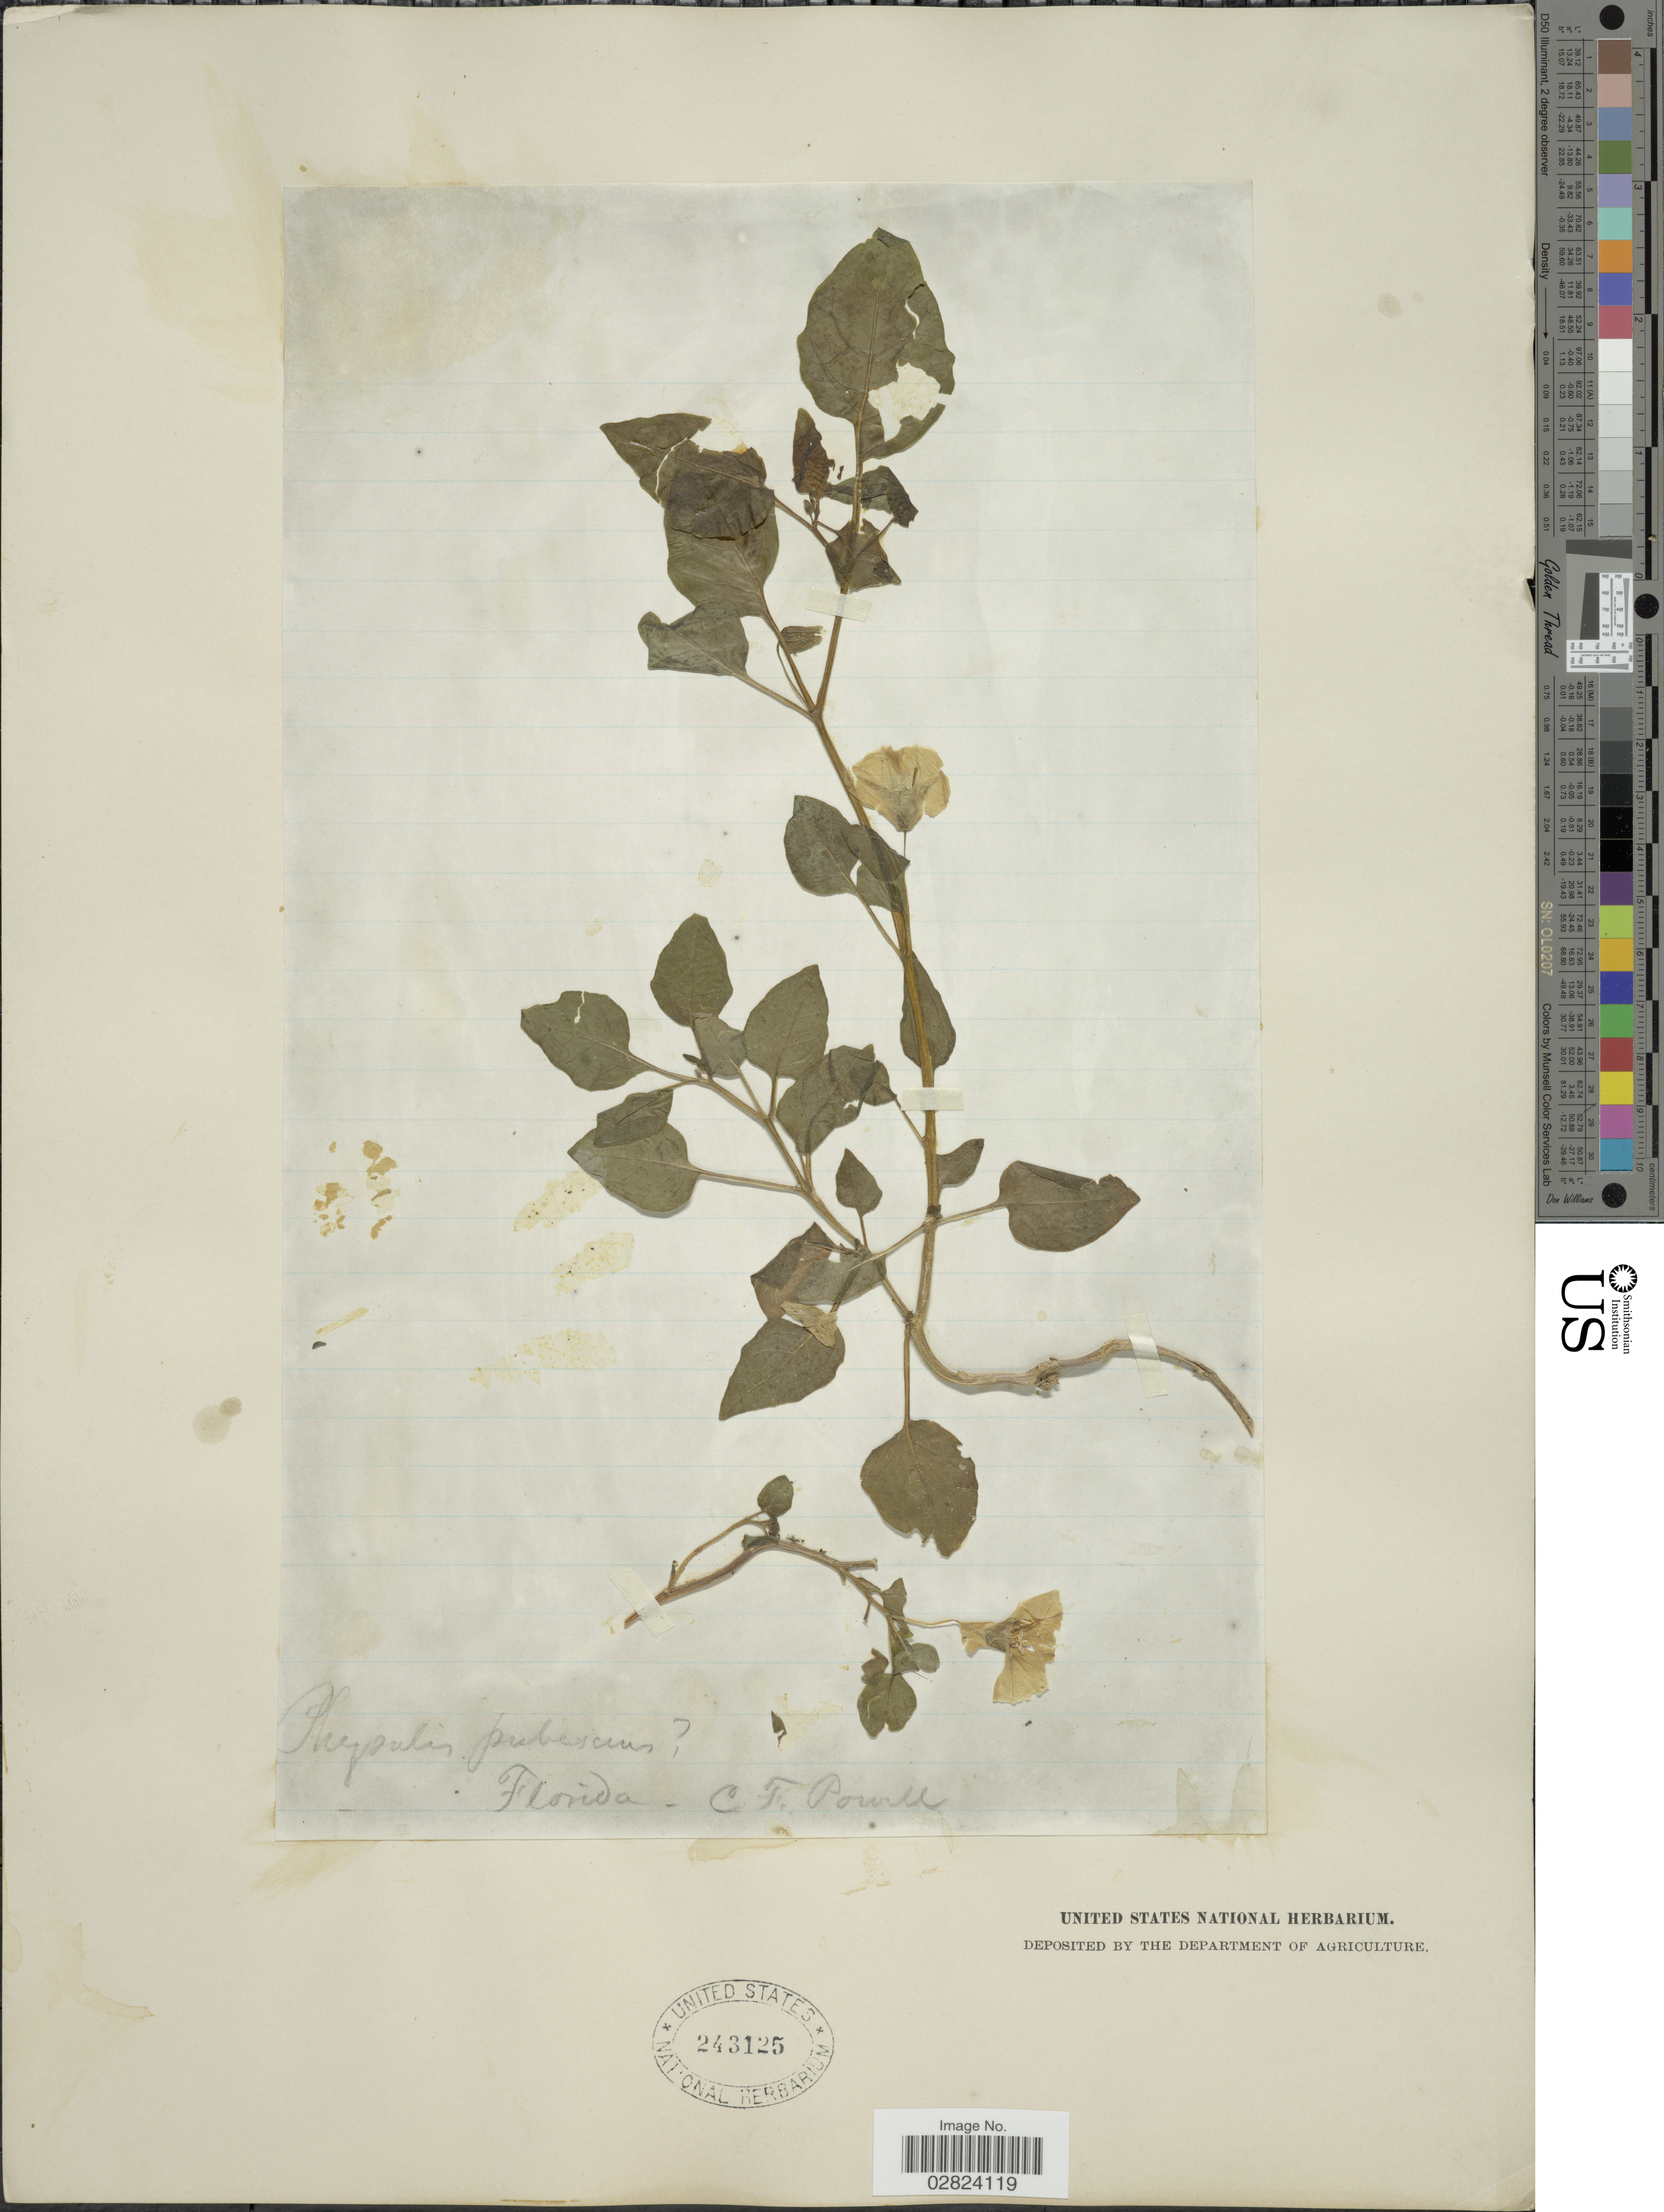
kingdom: Plantae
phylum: Tracheophyta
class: Magnoliopsida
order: Solanales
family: Solanaceae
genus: Physalis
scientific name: Physalis pubescens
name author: L.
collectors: C. F. Powell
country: United States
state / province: Florida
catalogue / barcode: US 243125